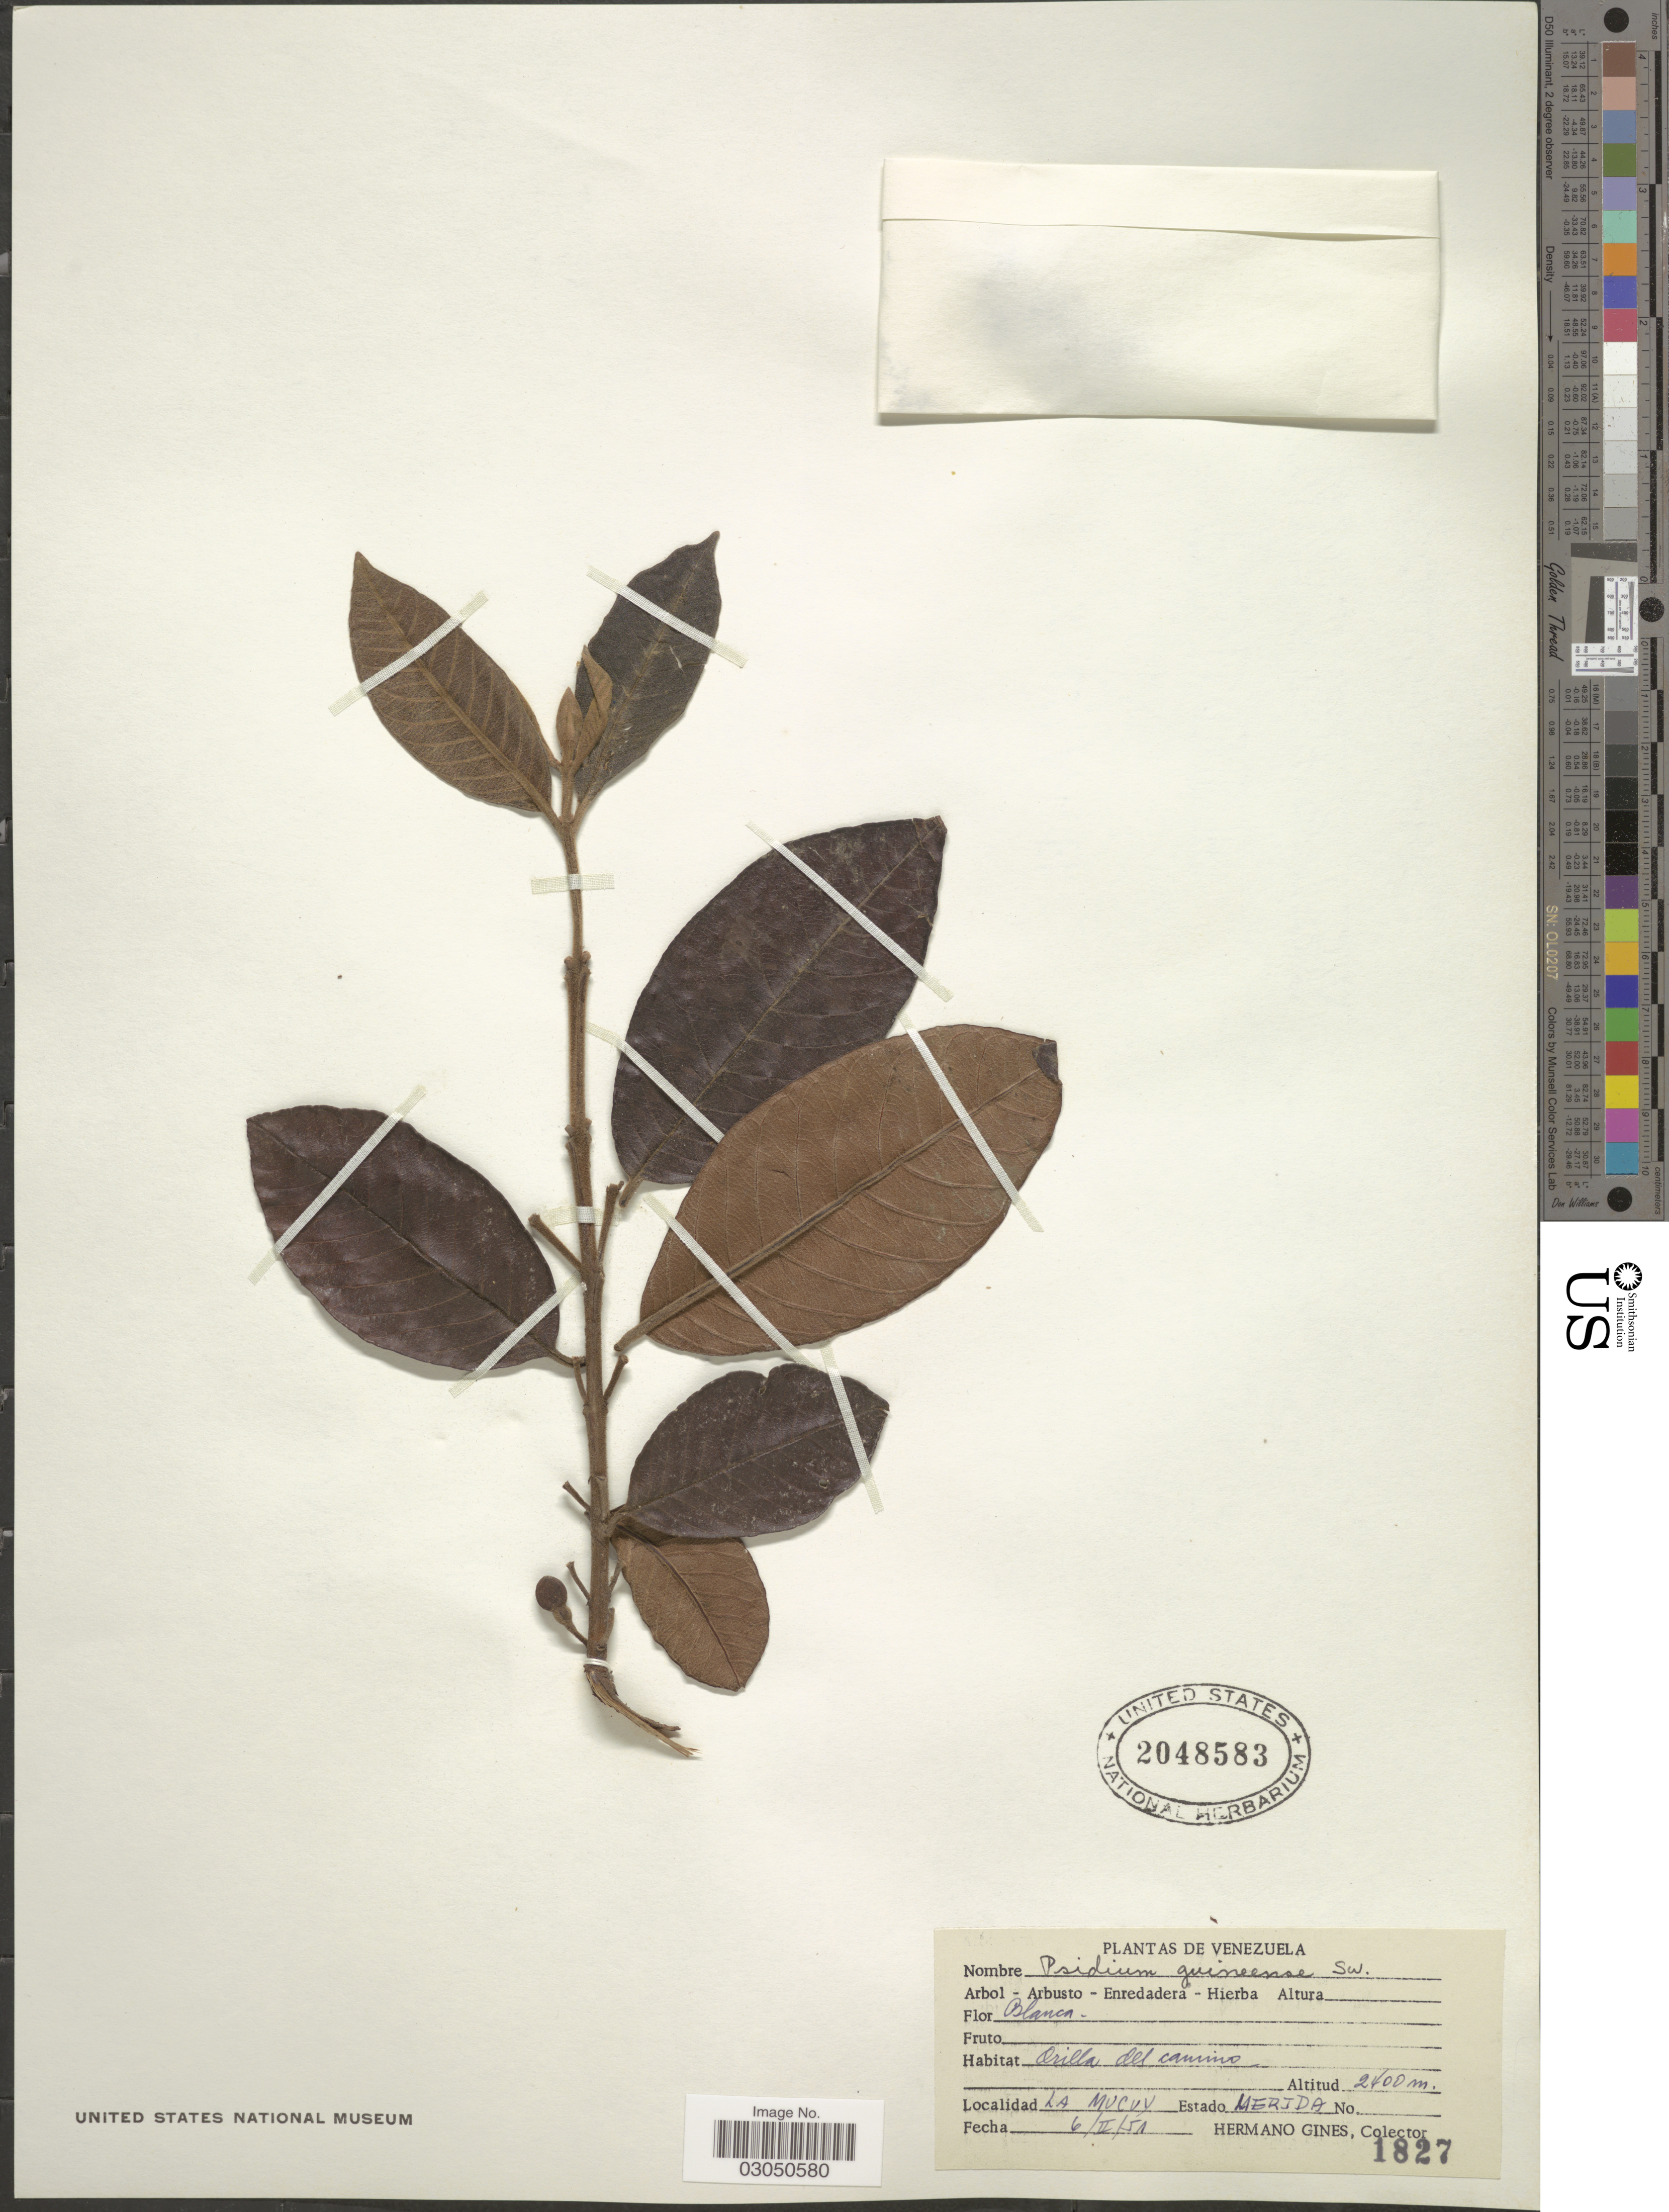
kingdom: Plantae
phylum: Tracheophyta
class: Magnoliopsida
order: Myrtales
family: Myrtaceae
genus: Psidium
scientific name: Psidium guineense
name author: Sw.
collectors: Bro. Gines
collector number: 1827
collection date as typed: Transcribed d/m/y: 6/2/51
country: Venezuela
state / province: Mérida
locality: La Mucuy. Estado Merida.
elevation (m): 2400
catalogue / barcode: US 2048583